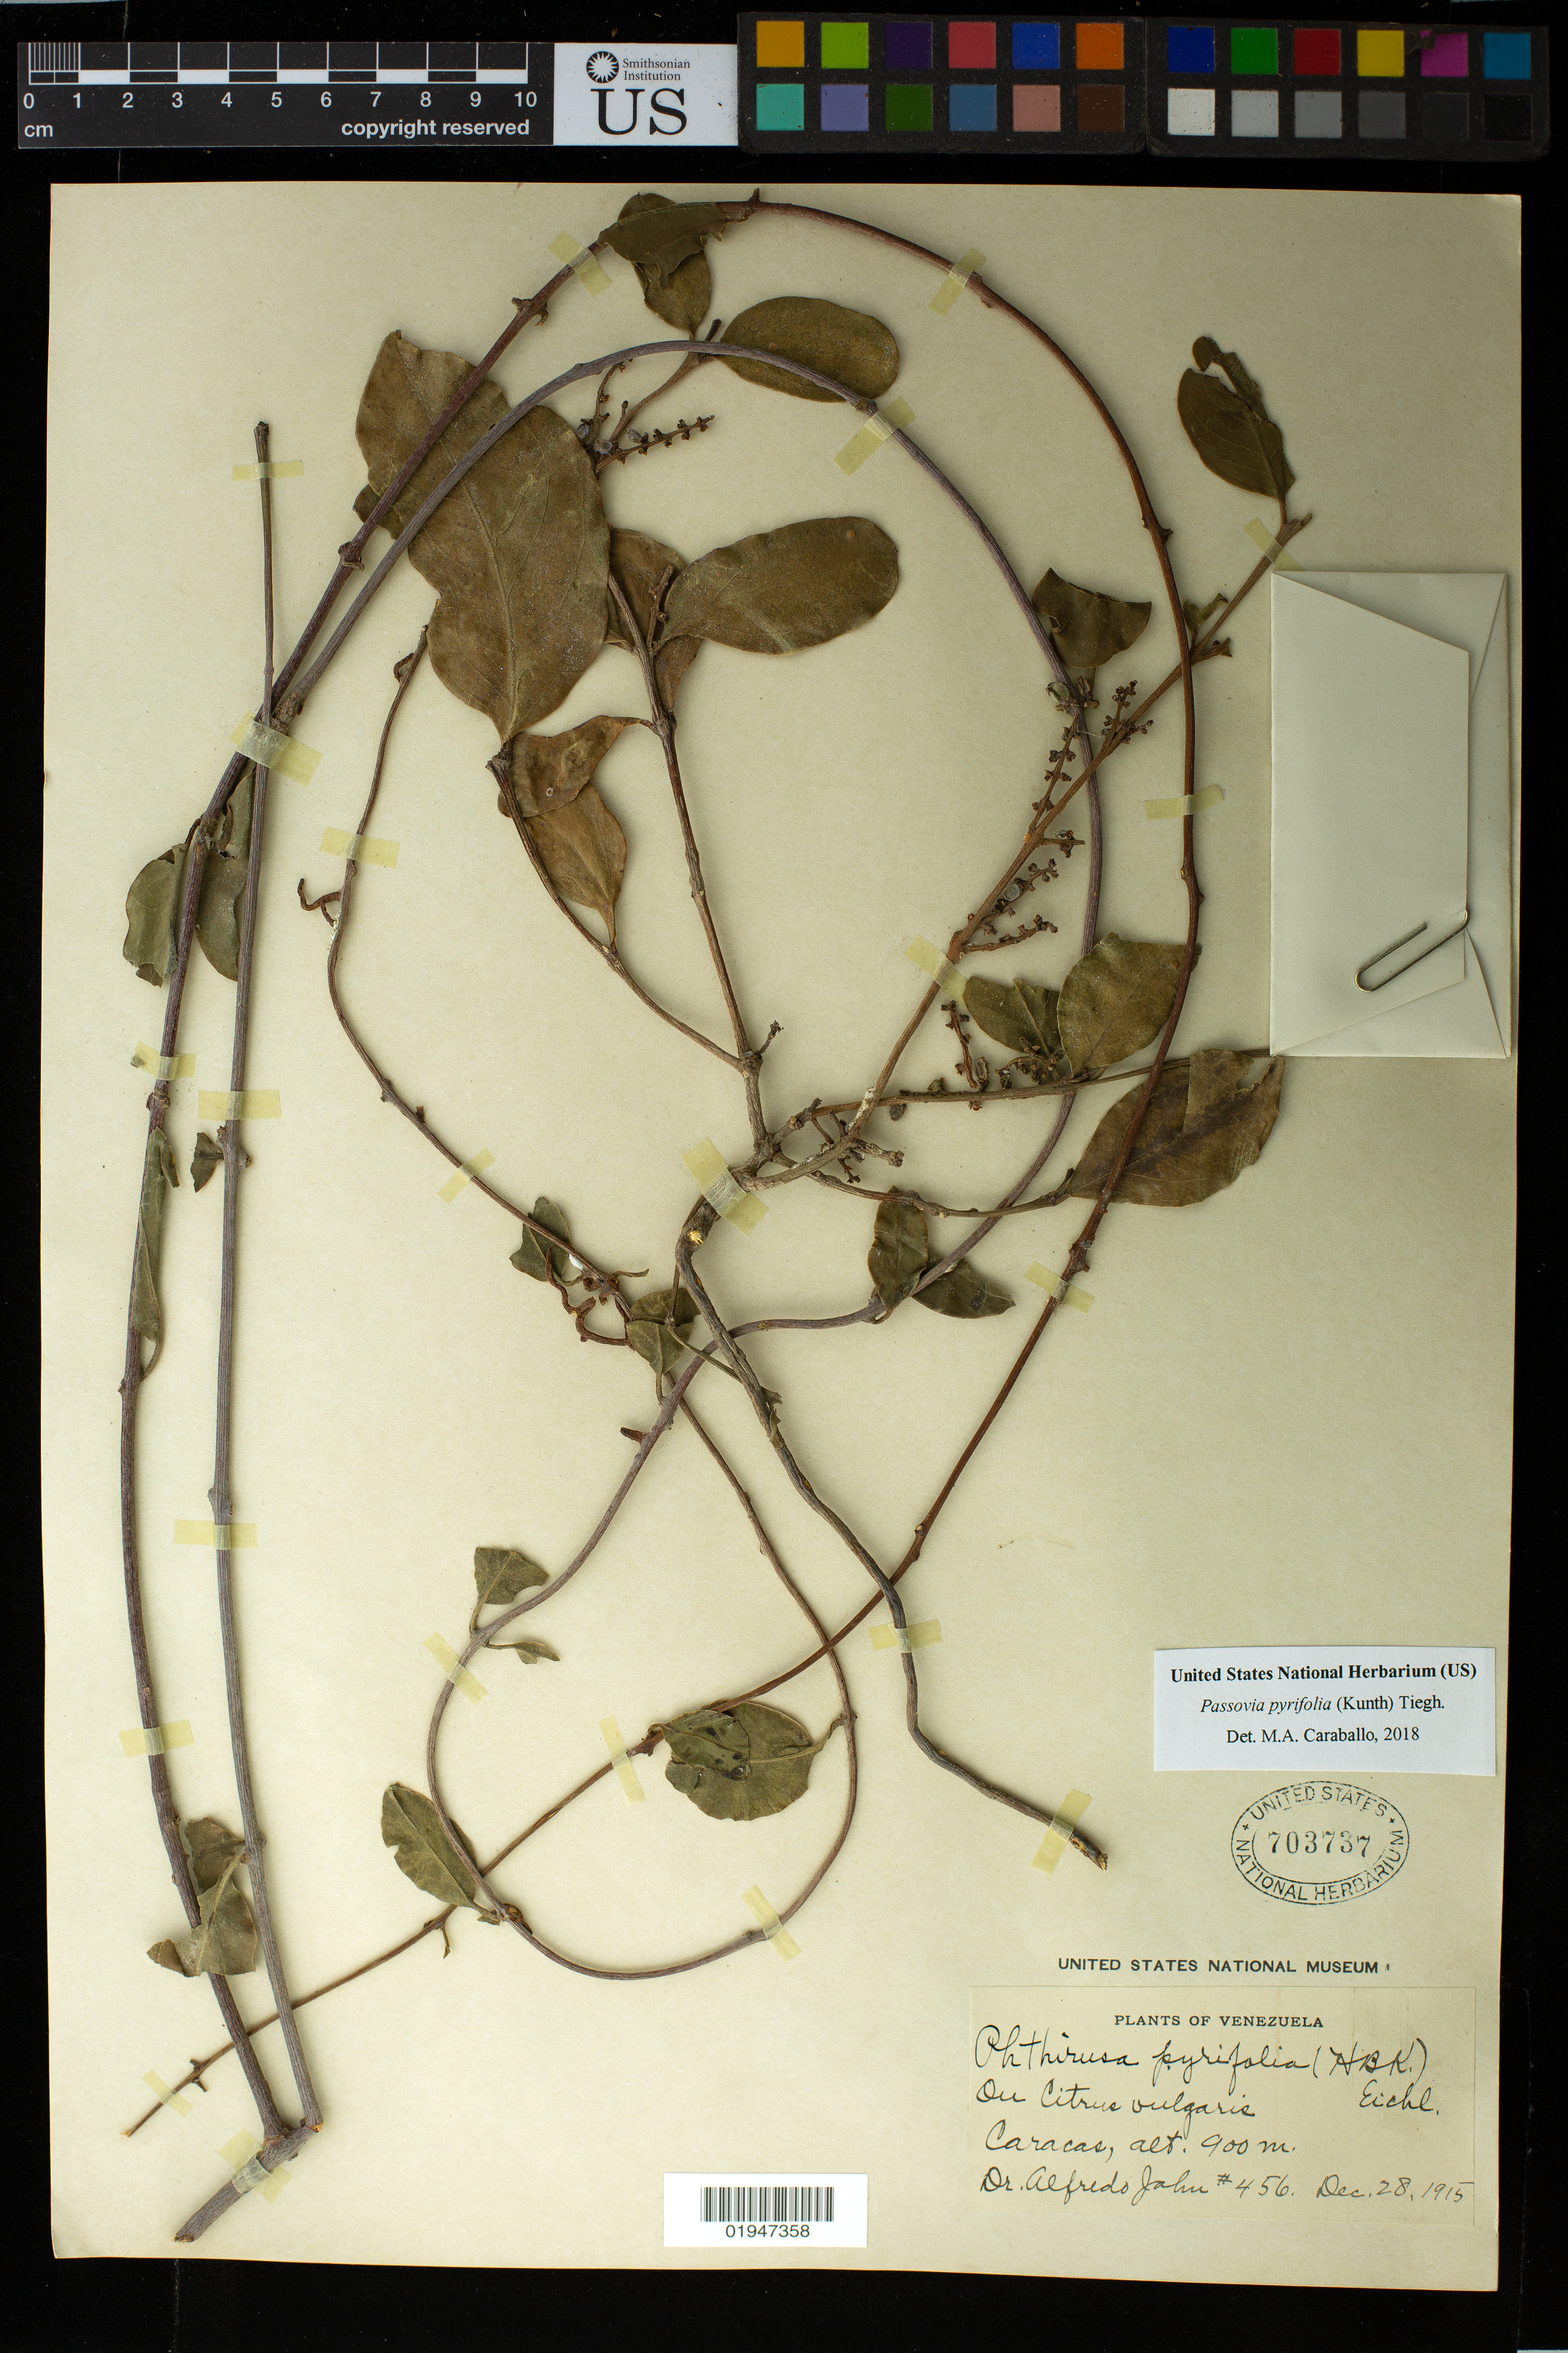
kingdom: Plantae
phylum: Tracheophyta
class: Magnoliopsida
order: Santalales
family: Loranthaceae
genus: Passovia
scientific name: Passovia pyrifolia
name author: (Kunth) Tiegh.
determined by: Caraballo-Ortiz, Marcos A., (MISS), University of Mississippi (UNITED STATES)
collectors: A. Jahn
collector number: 456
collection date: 1915-12-28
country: Venezuela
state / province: Distrito Federal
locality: Caracas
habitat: On Citrus vulgaris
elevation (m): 900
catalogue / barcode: US 703737